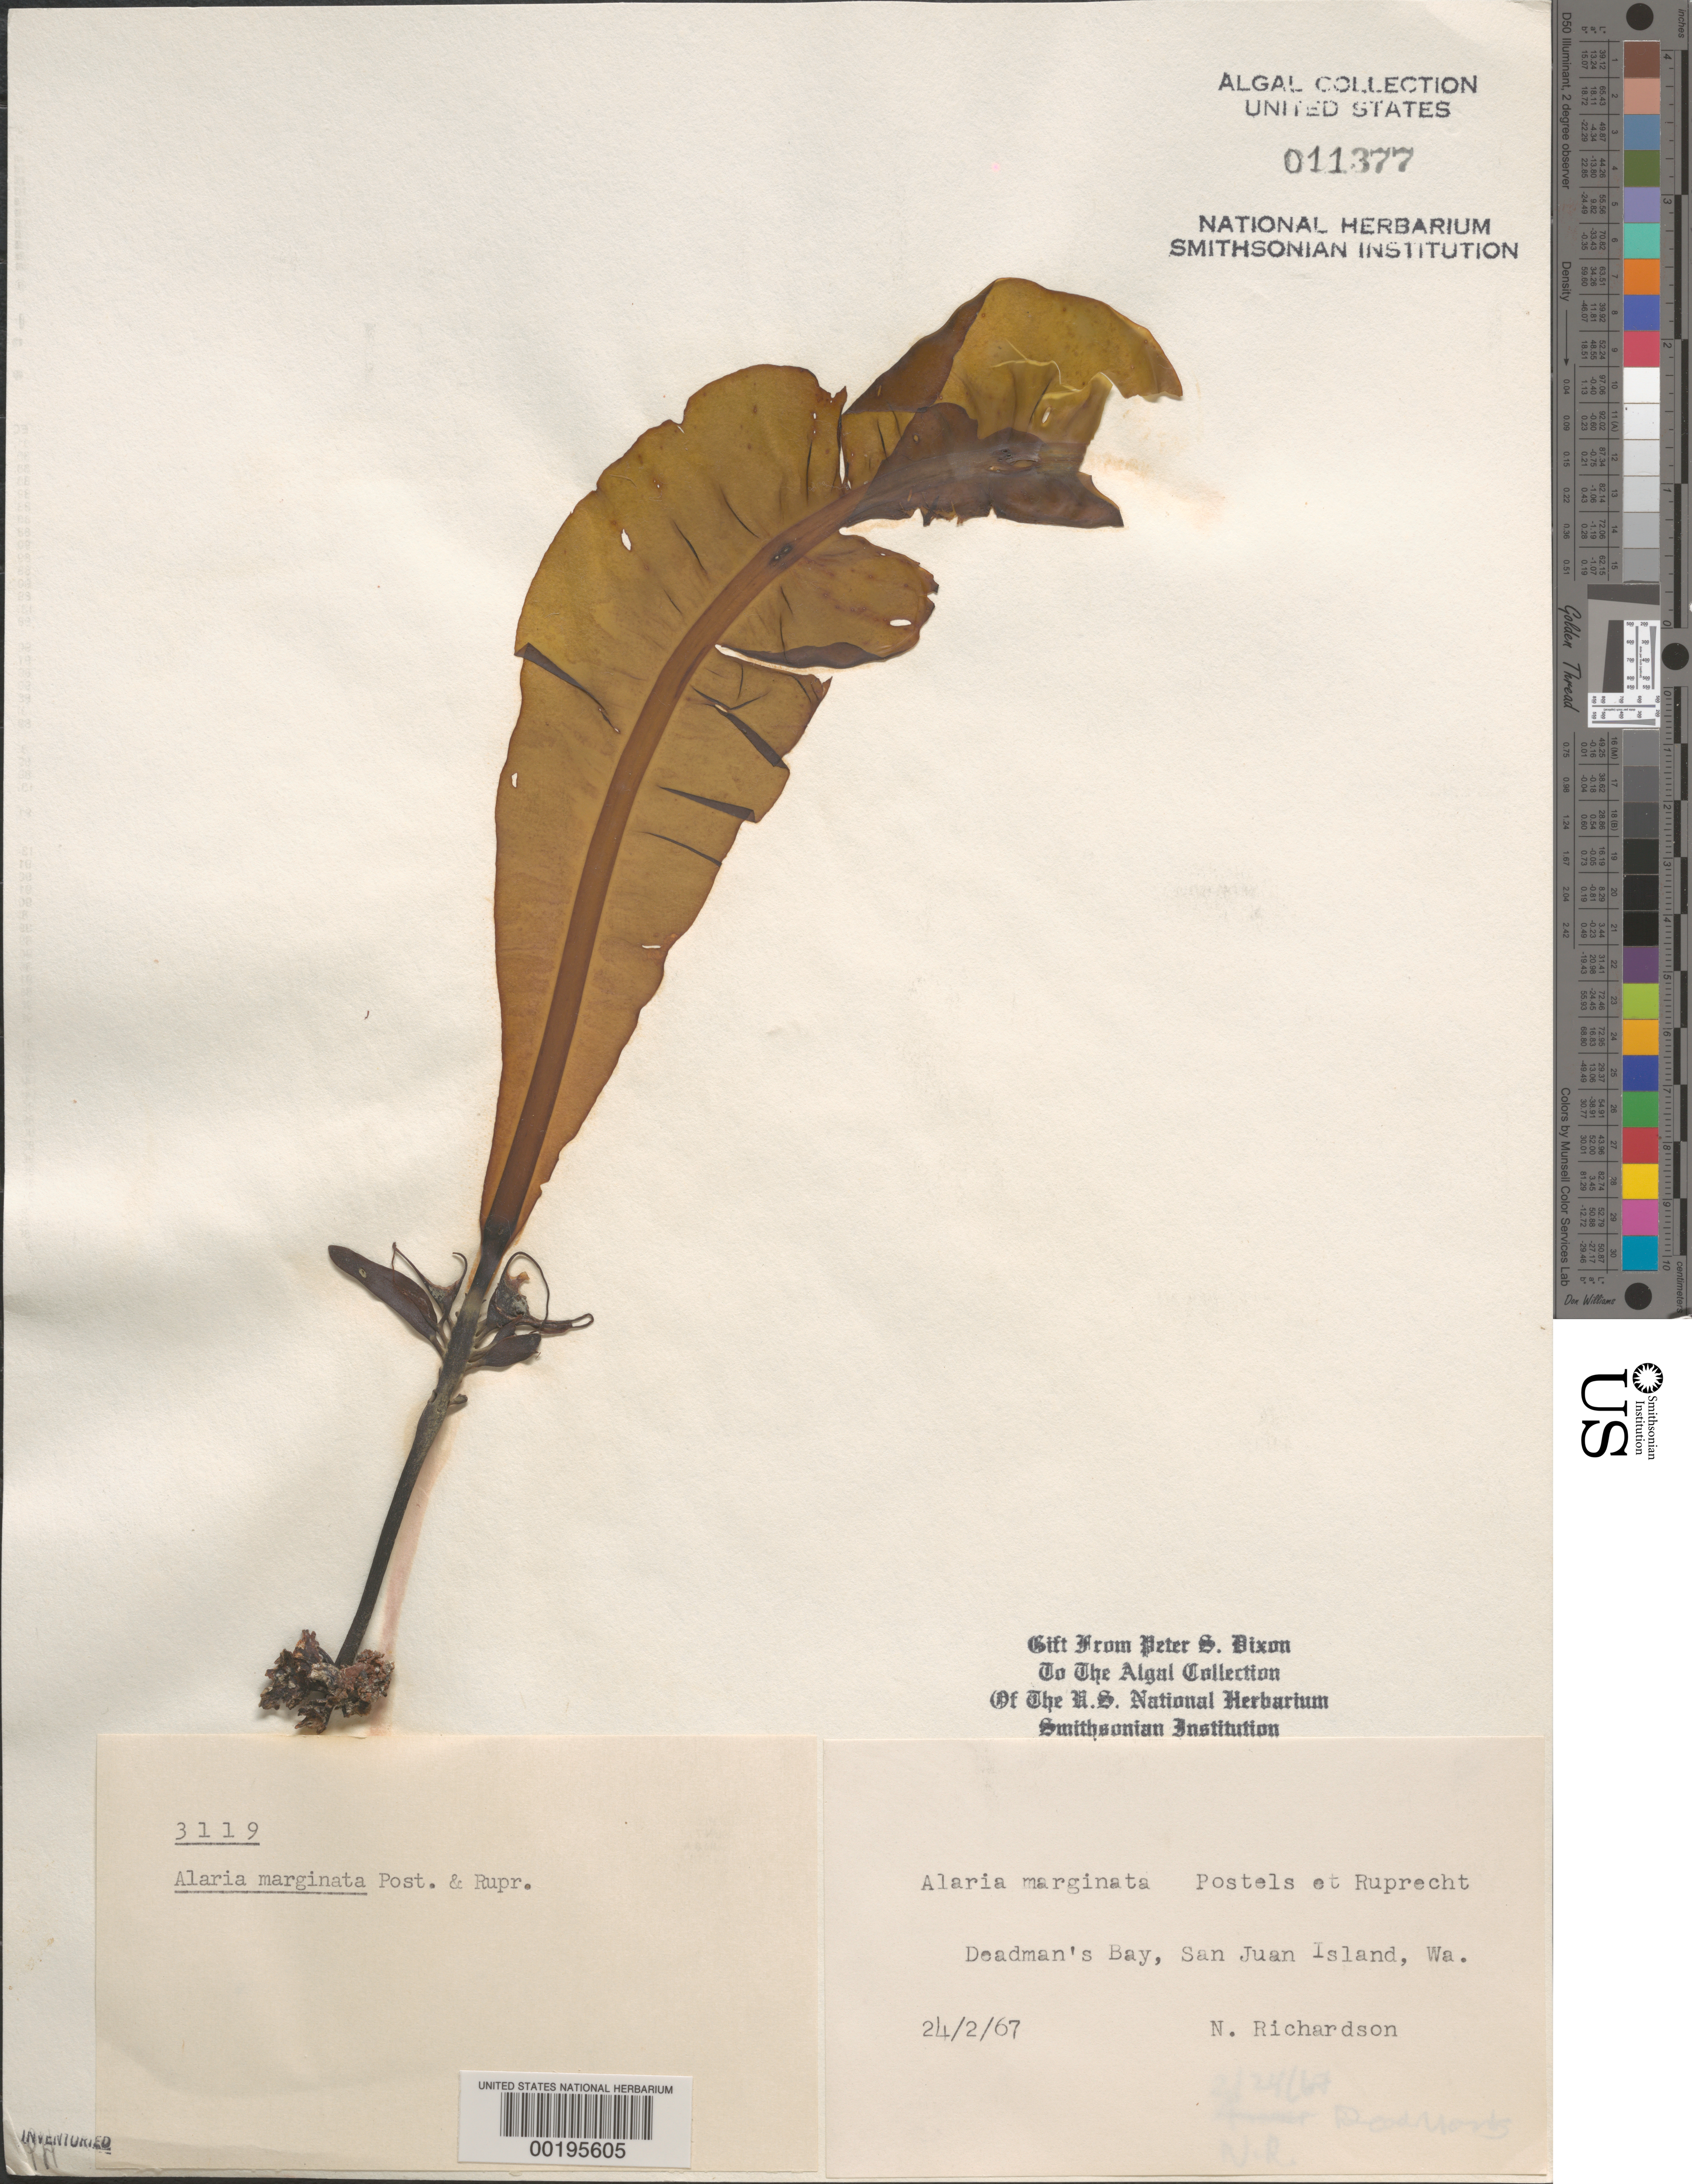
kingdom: Chromista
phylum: Ochrophyta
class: Phaeophyceae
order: Laminariales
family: Alariaceae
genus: Alaria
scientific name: Alaria marginata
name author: Ruiz & Pav.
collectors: N. Richardson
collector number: PSD 3119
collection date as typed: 24 Feb 1967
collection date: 1967-02-24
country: United States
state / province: Washington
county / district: San Juan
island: San Juan Island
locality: Deadman's Bay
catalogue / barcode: US 11377